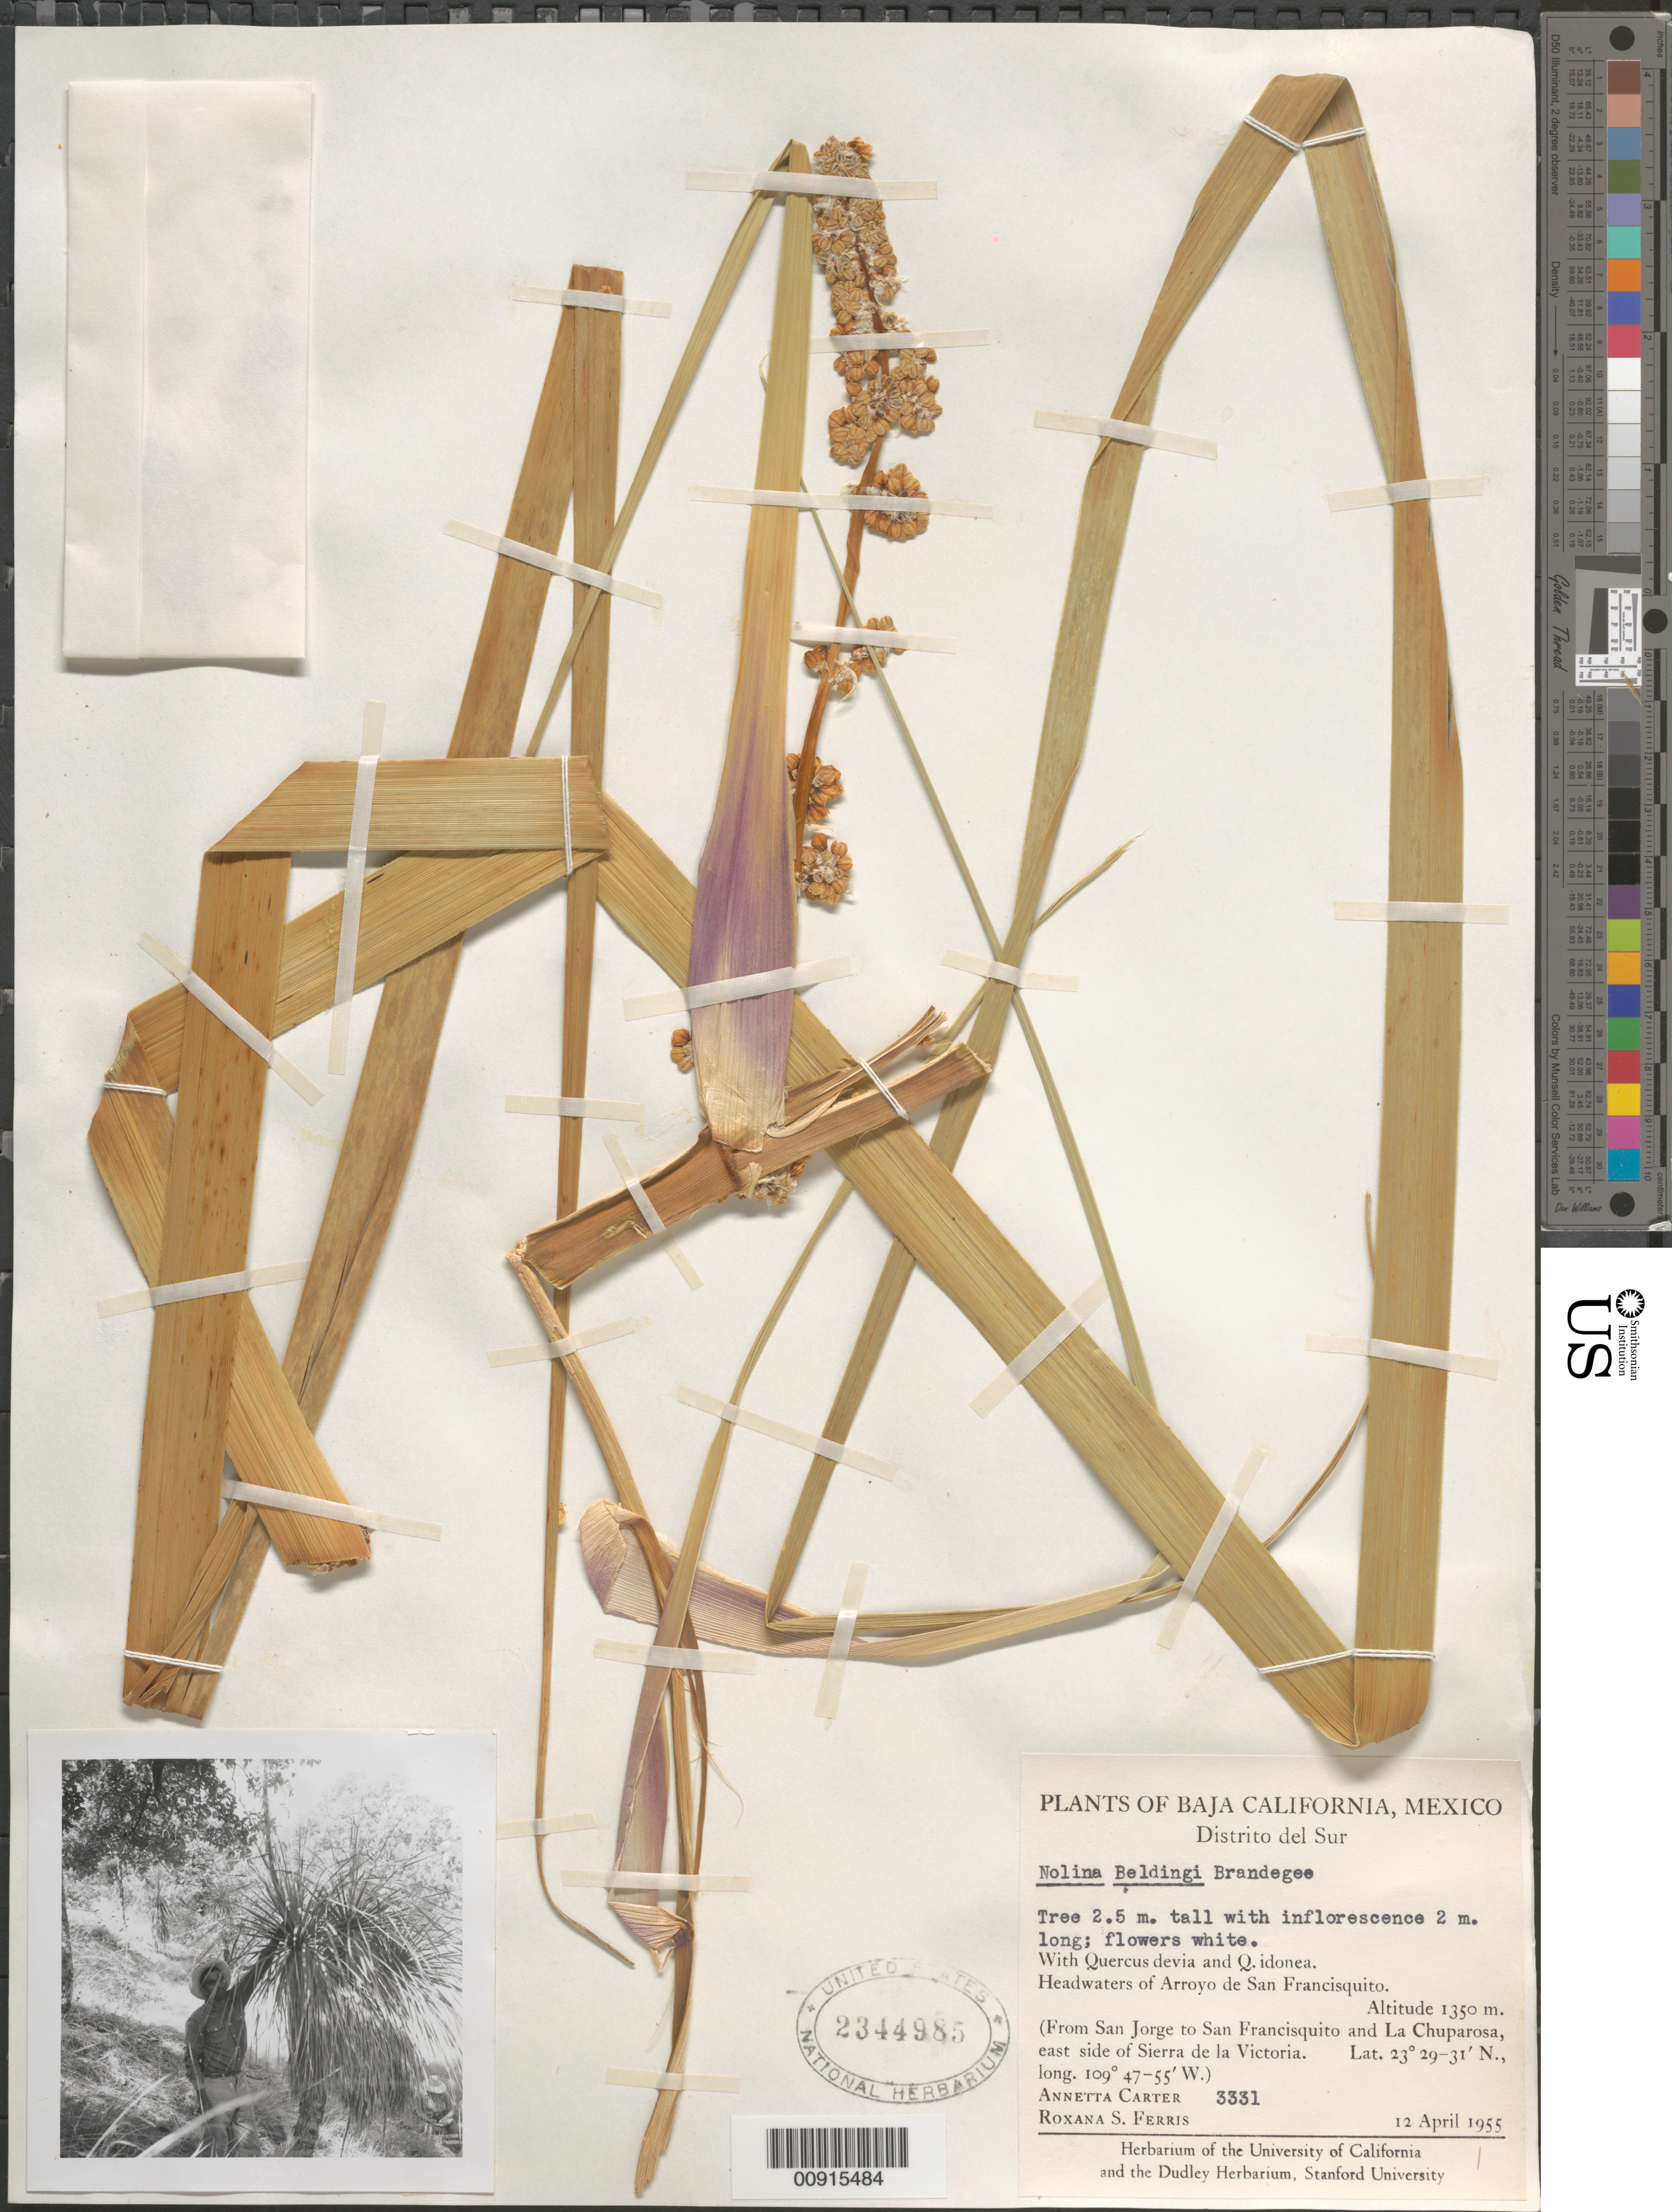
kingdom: Plantae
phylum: Tracheophyta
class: Liliopsida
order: Asparagales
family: Asparagaceae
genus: Nolina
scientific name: Nolina beldingii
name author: Brandegee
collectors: A. Carter & R. S. Ferris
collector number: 3331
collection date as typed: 12 Apr 1955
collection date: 1955-04-12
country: Mexico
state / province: Baja California Sur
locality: Headwaters of Arroyo de San Francisquito (From San Jorge to San Francisquito and La Chuparosa, east side of Sierra de la Victoria). Baja California Distrito del Sur.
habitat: With Quercus devia and Q. idonea.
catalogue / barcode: US 2344985